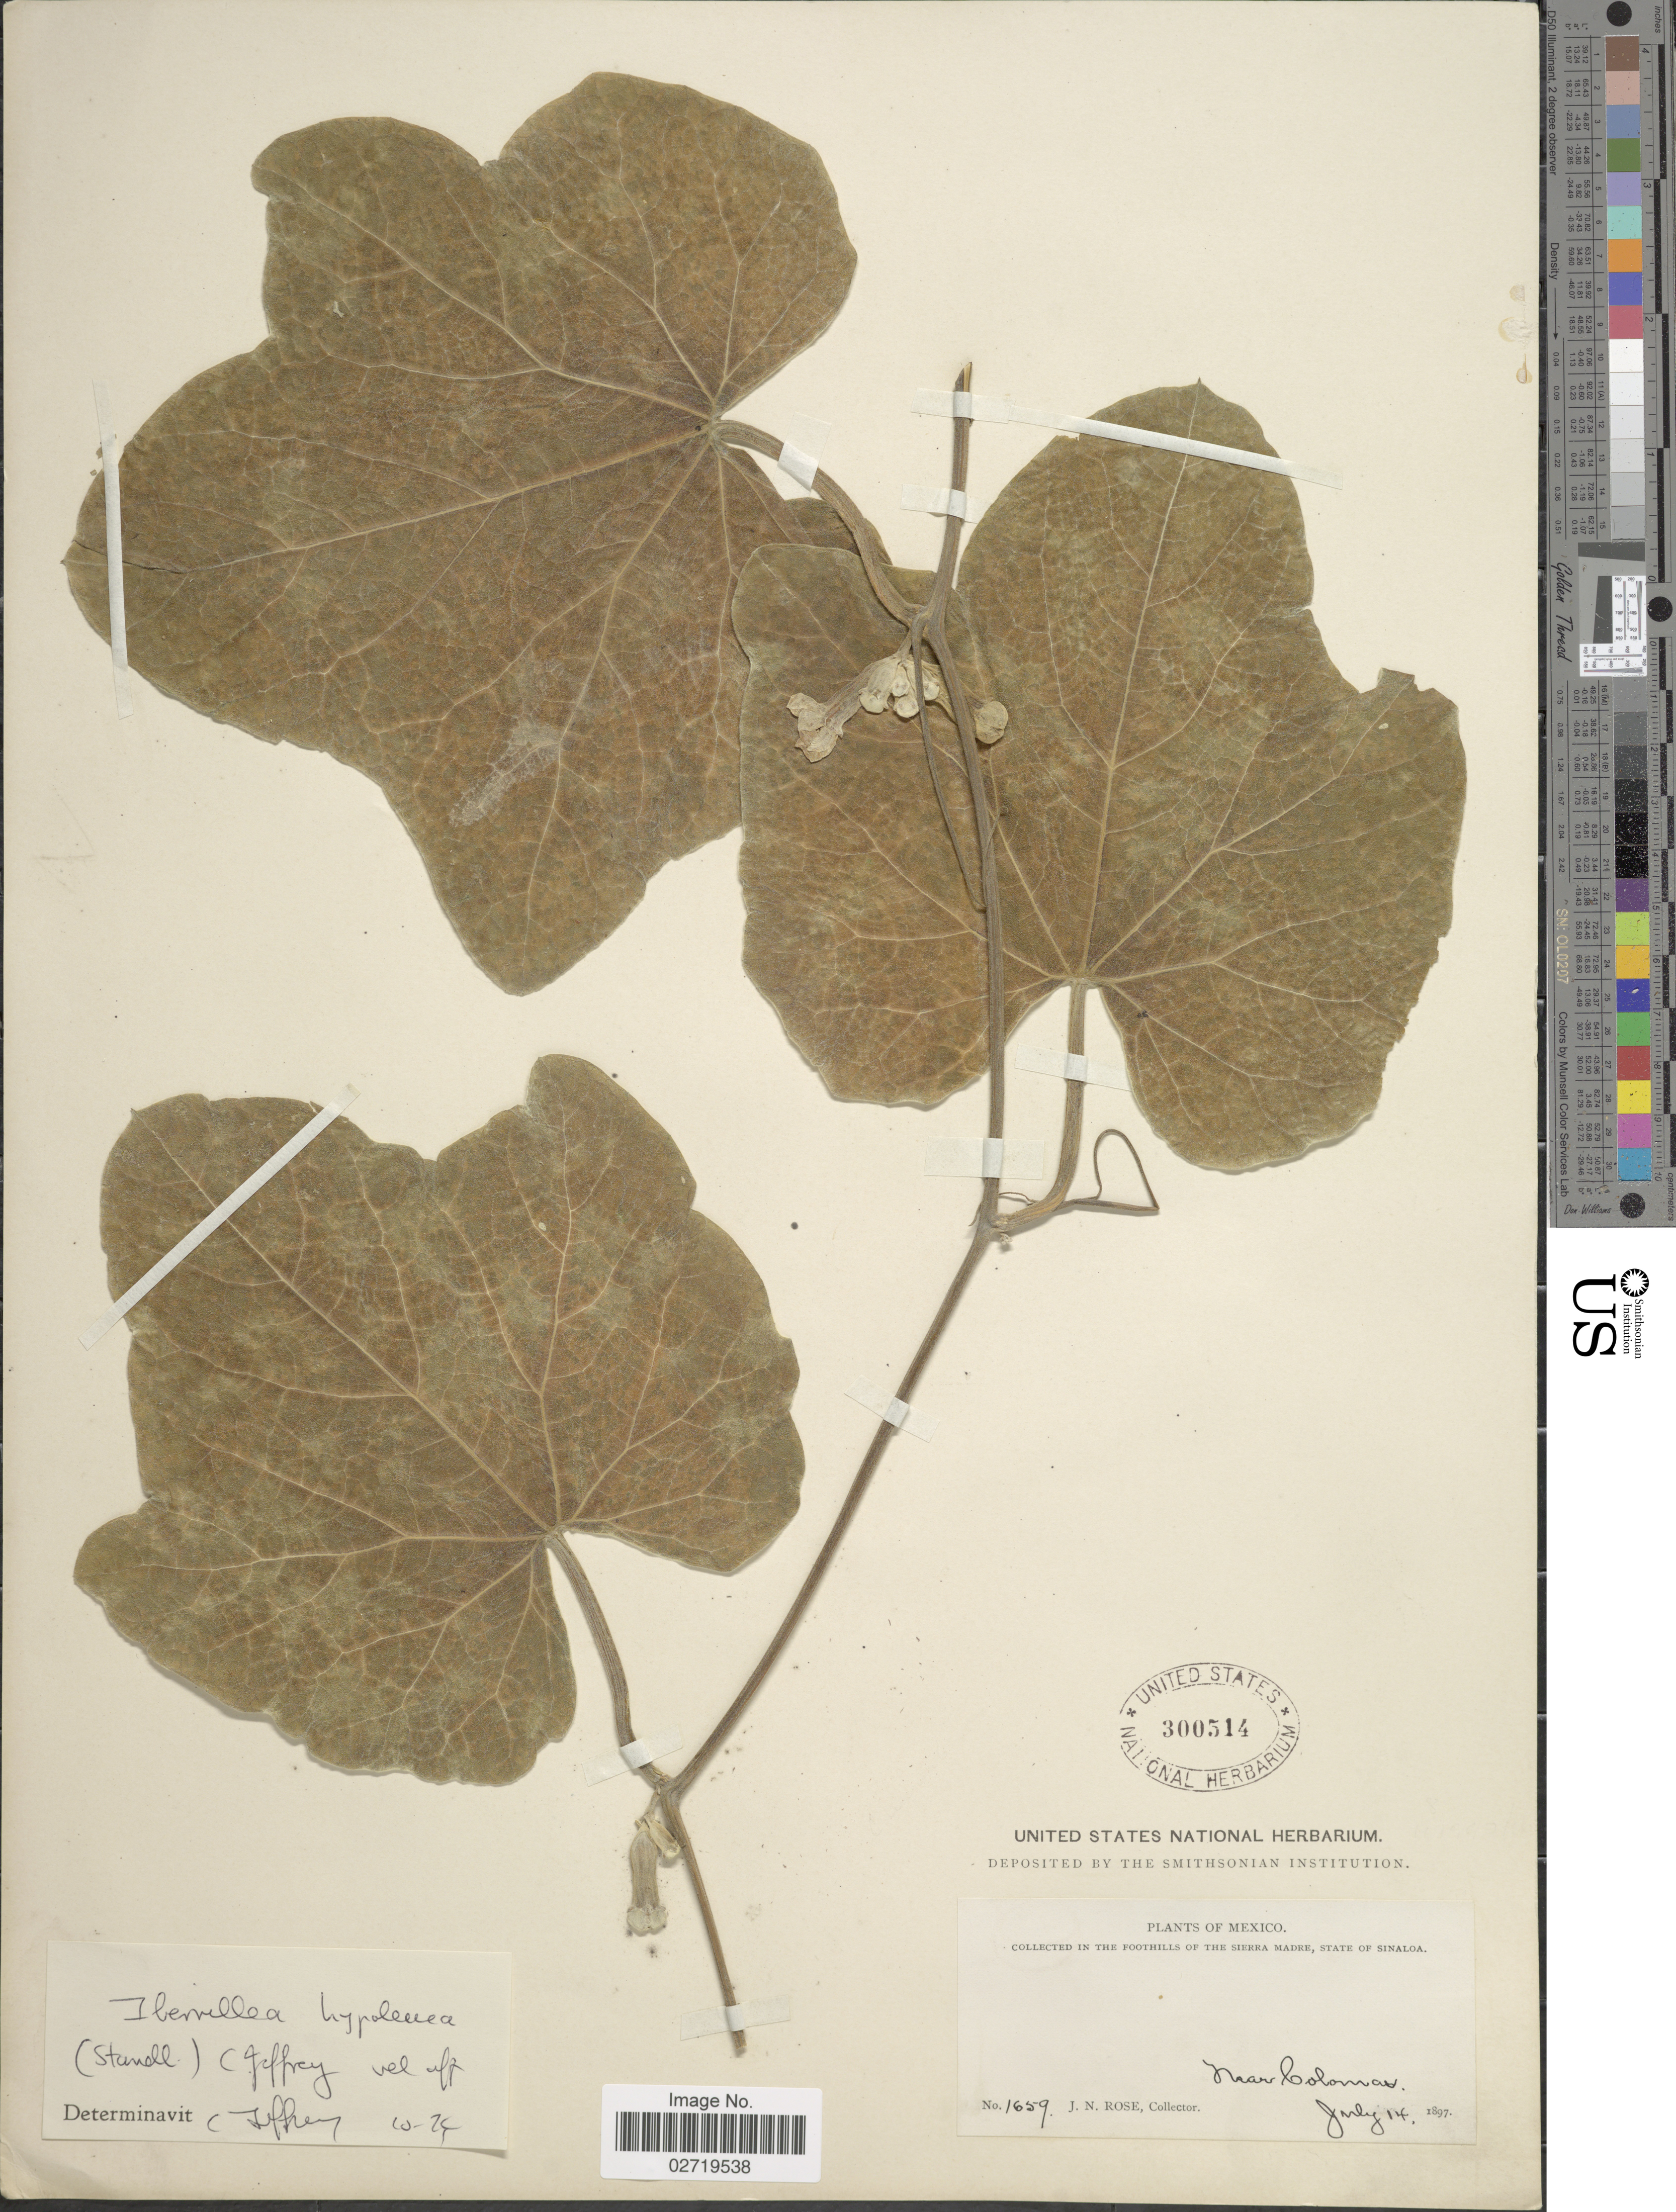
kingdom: Plantae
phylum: Tracheophyta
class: Magnoliopsida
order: Cucurbitales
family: Cucurbitaceae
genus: Ibervillea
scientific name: Ibervillea hypoleuca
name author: (Standl.) C. Jeffrey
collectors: J. N. Rose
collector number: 1659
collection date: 1897-07-14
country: Mexico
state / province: Sinaloa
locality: In the Foothills of the Sierra Madre, Near Colomas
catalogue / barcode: US 300514